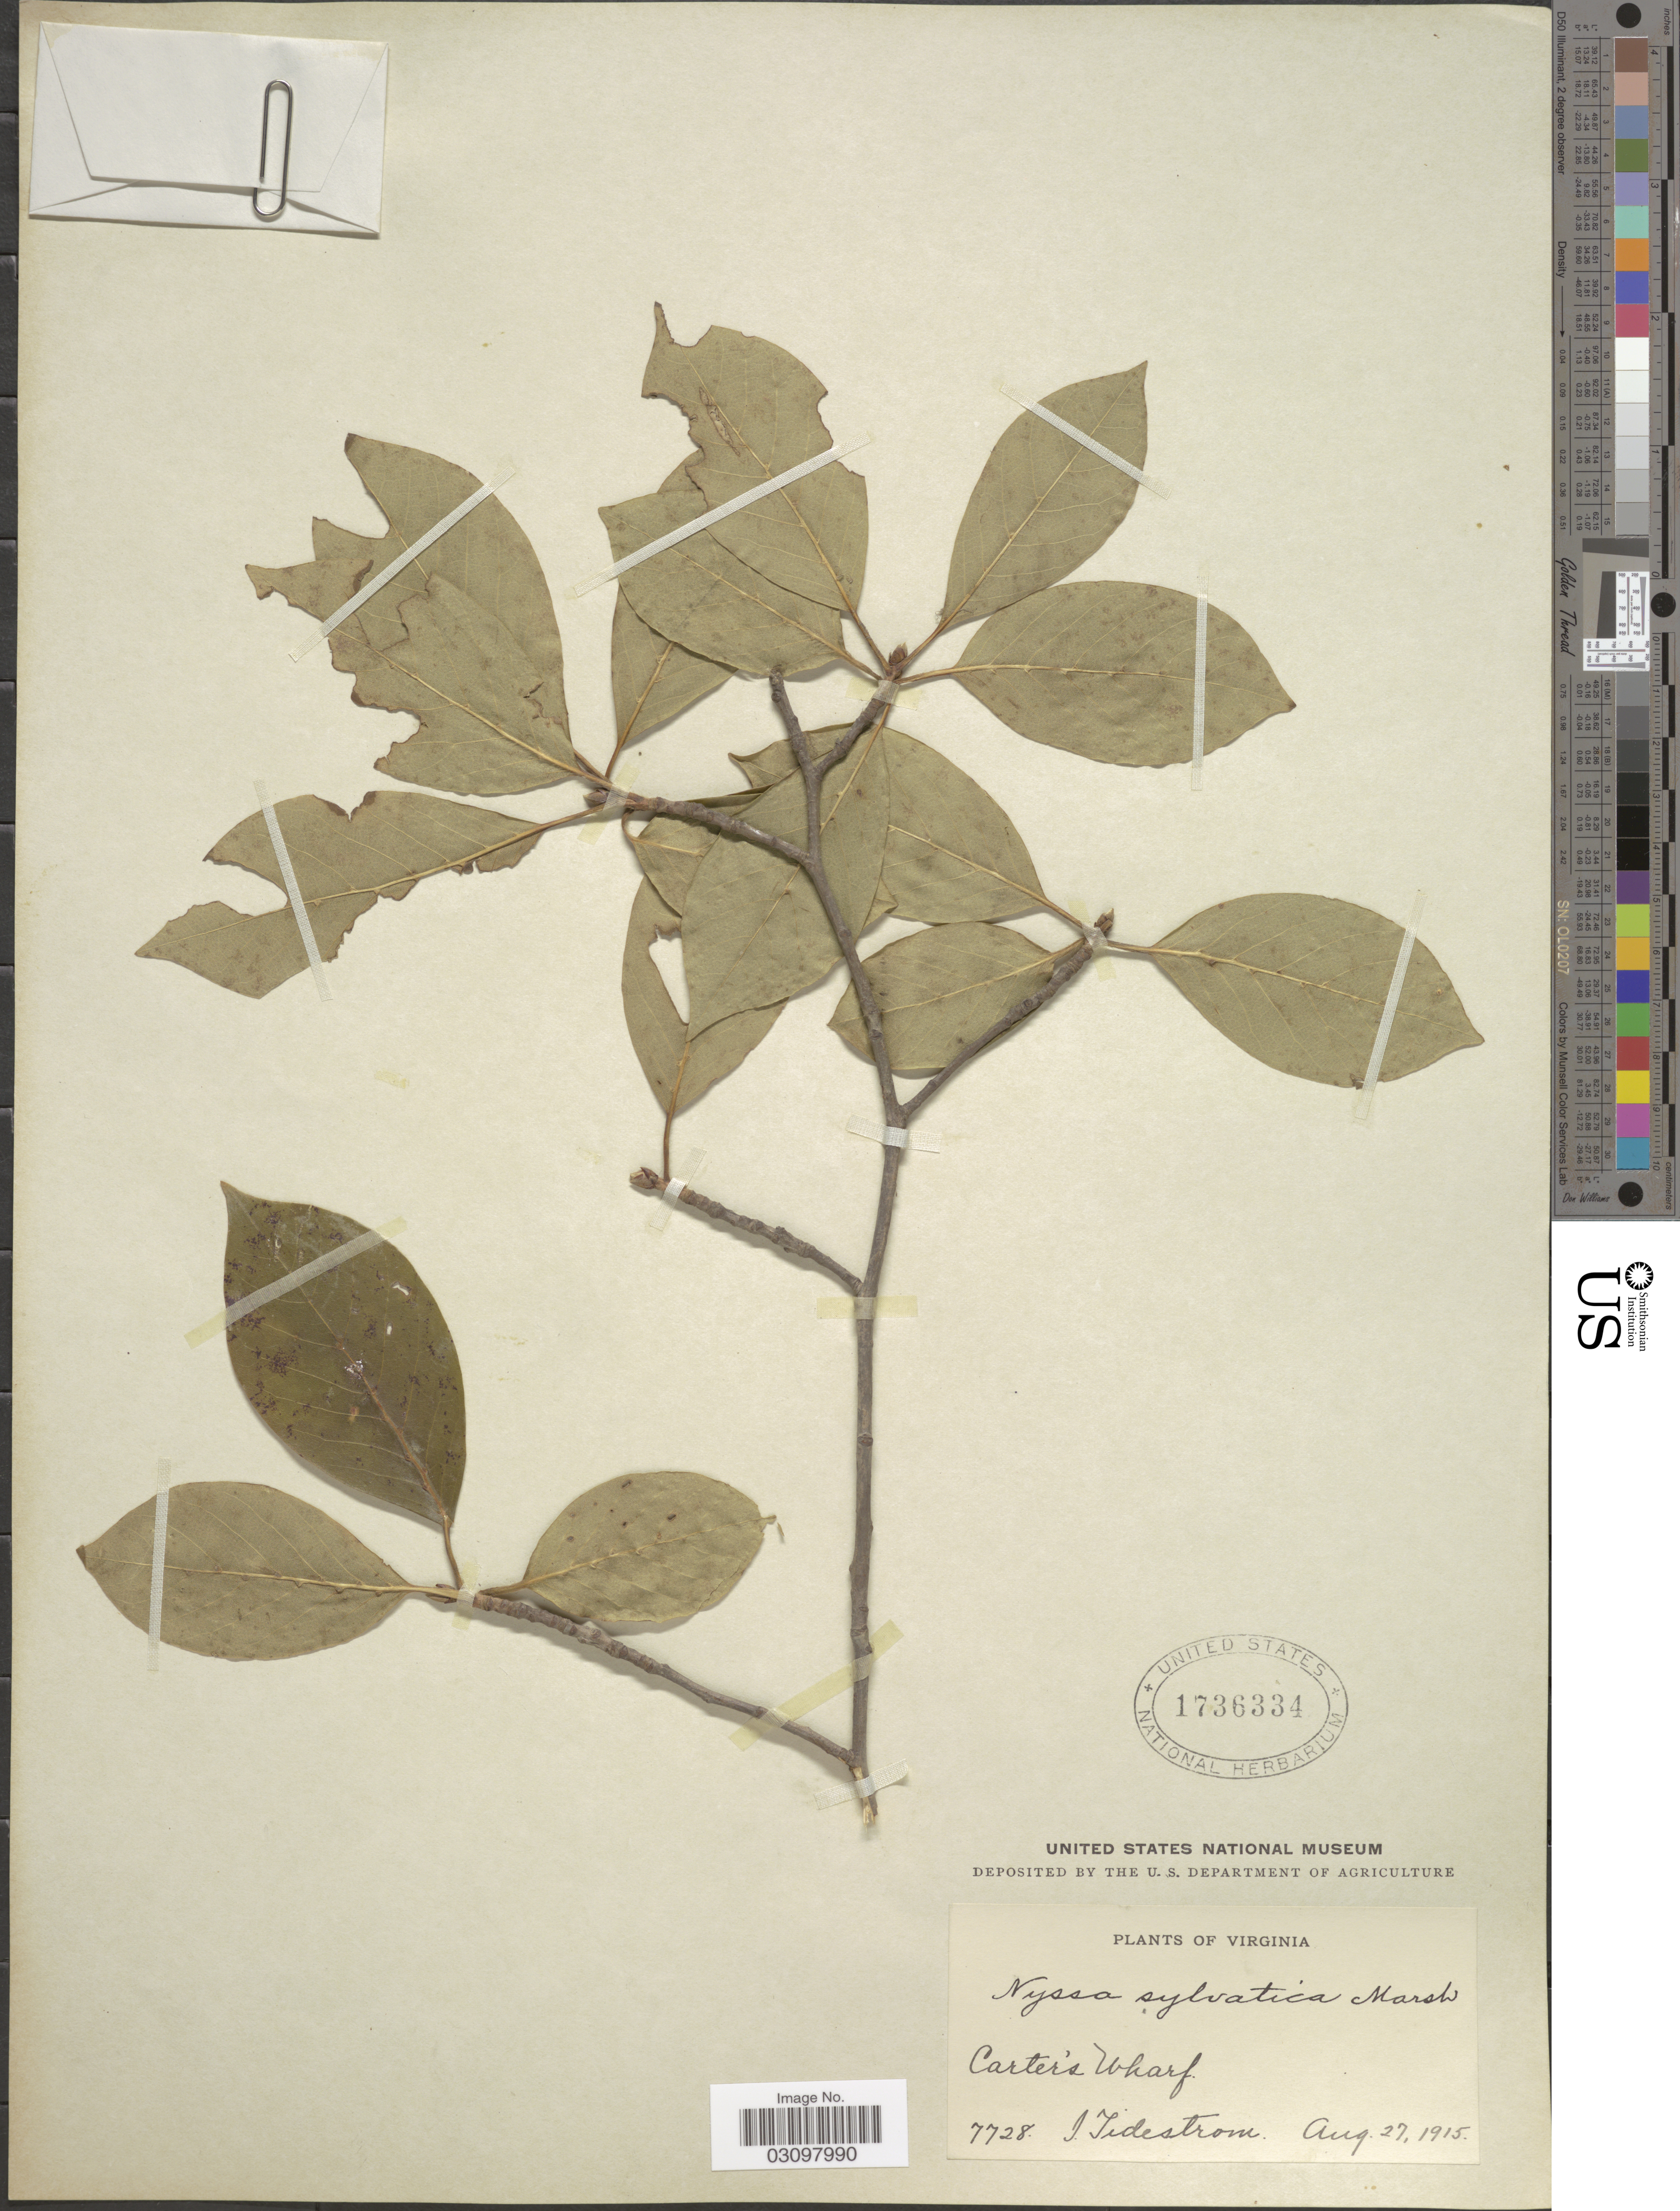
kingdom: Plantae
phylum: Tracheophyta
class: Magnoliopsida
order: Cornales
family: Nyssaceae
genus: Nyssa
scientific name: Nyssa sylvatica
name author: Marshall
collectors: I. F. Tidestrom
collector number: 7728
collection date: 1915-08-27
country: United States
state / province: Virginia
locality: Carter's Wharf.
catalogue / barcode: US 1736334